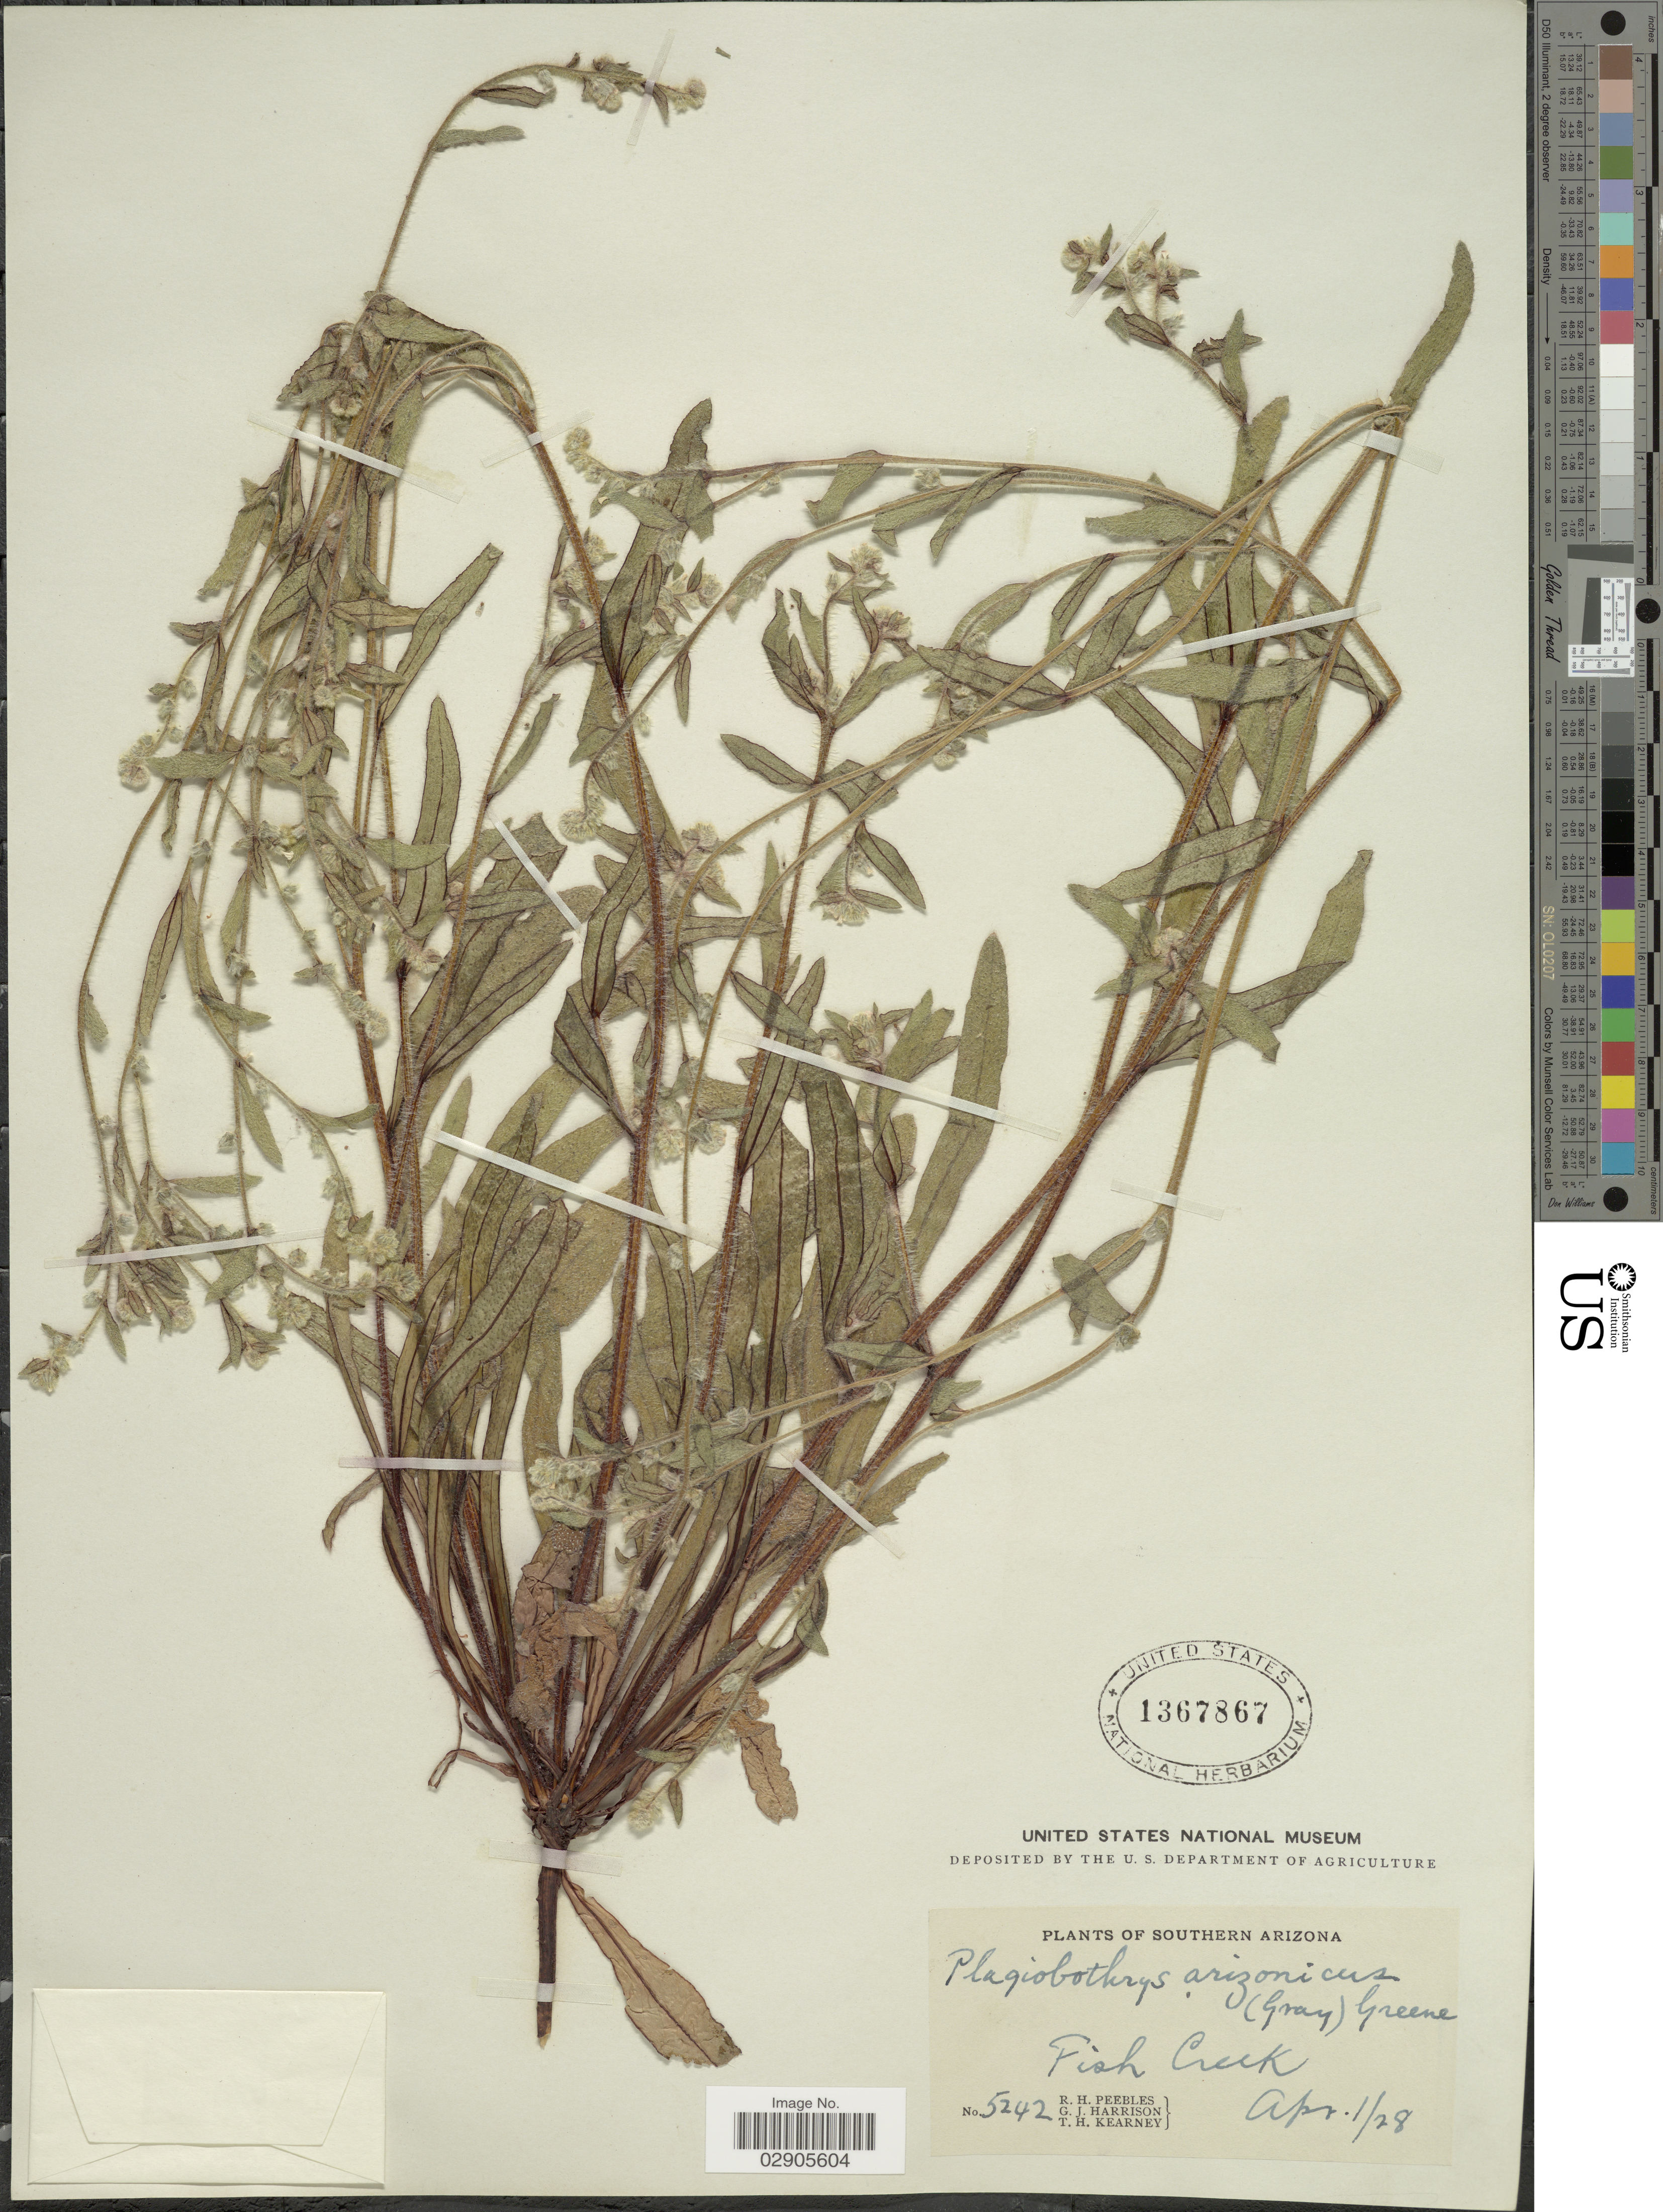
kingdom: Plantae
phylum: Tracheophyta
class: Magnoliopsida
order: Boraginales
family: Boraginaceae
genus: Plagiobothrys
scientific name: Plagiobothrys arizonicus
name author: (A. Gray) Greene ex A. Gray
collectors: R. H. Peebles, G. J. Harrison & T. H. Kearney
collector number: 5242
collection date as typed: Transcribed d/m/y: 1/4/28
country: United States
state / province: Arizona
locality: Southern Arizona. Fish Creek.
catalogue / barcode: US 1367867